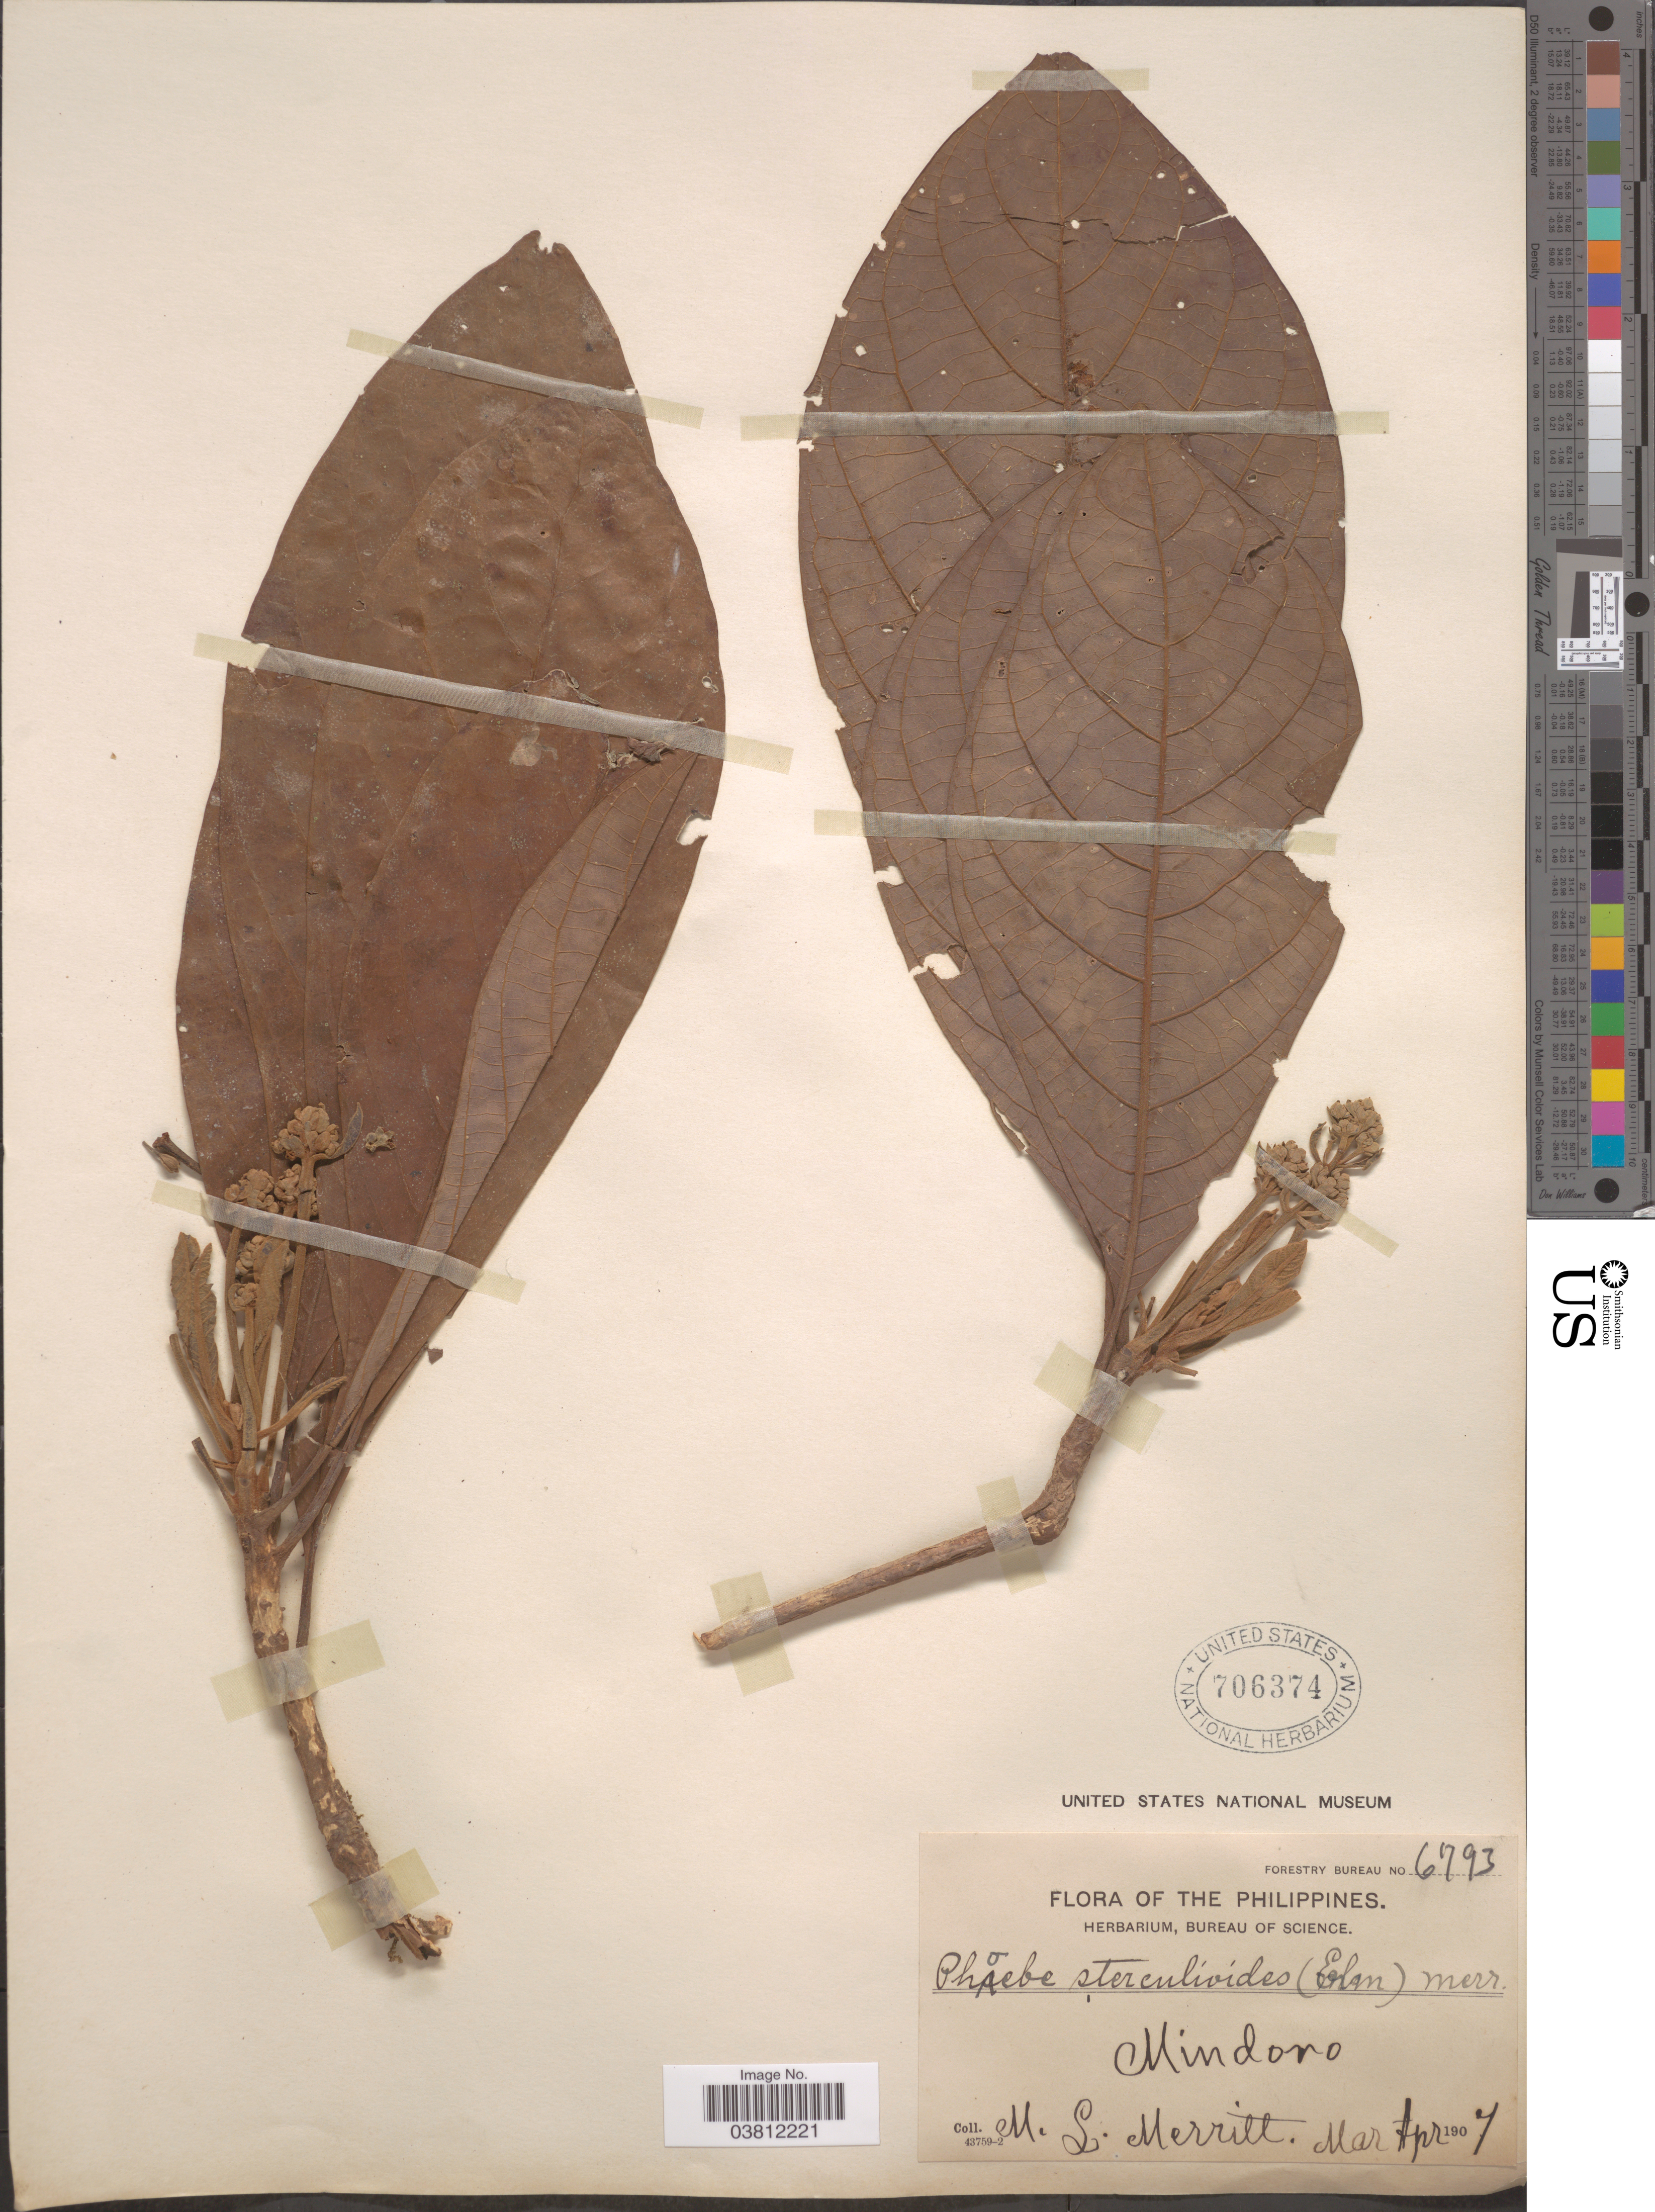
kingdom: Plantae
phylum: Tracheophyta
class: Magnoliopsida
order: Laurales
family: Lauraceae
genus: Phoebe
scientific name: Phoebe sterculioides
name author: Elmer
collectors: M. L. Merritt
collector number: Forestry Bureau 6793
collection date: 1907-03/1907-04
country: Philippines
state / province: Mimaropa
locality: Mindoro.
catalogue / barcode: US 706374